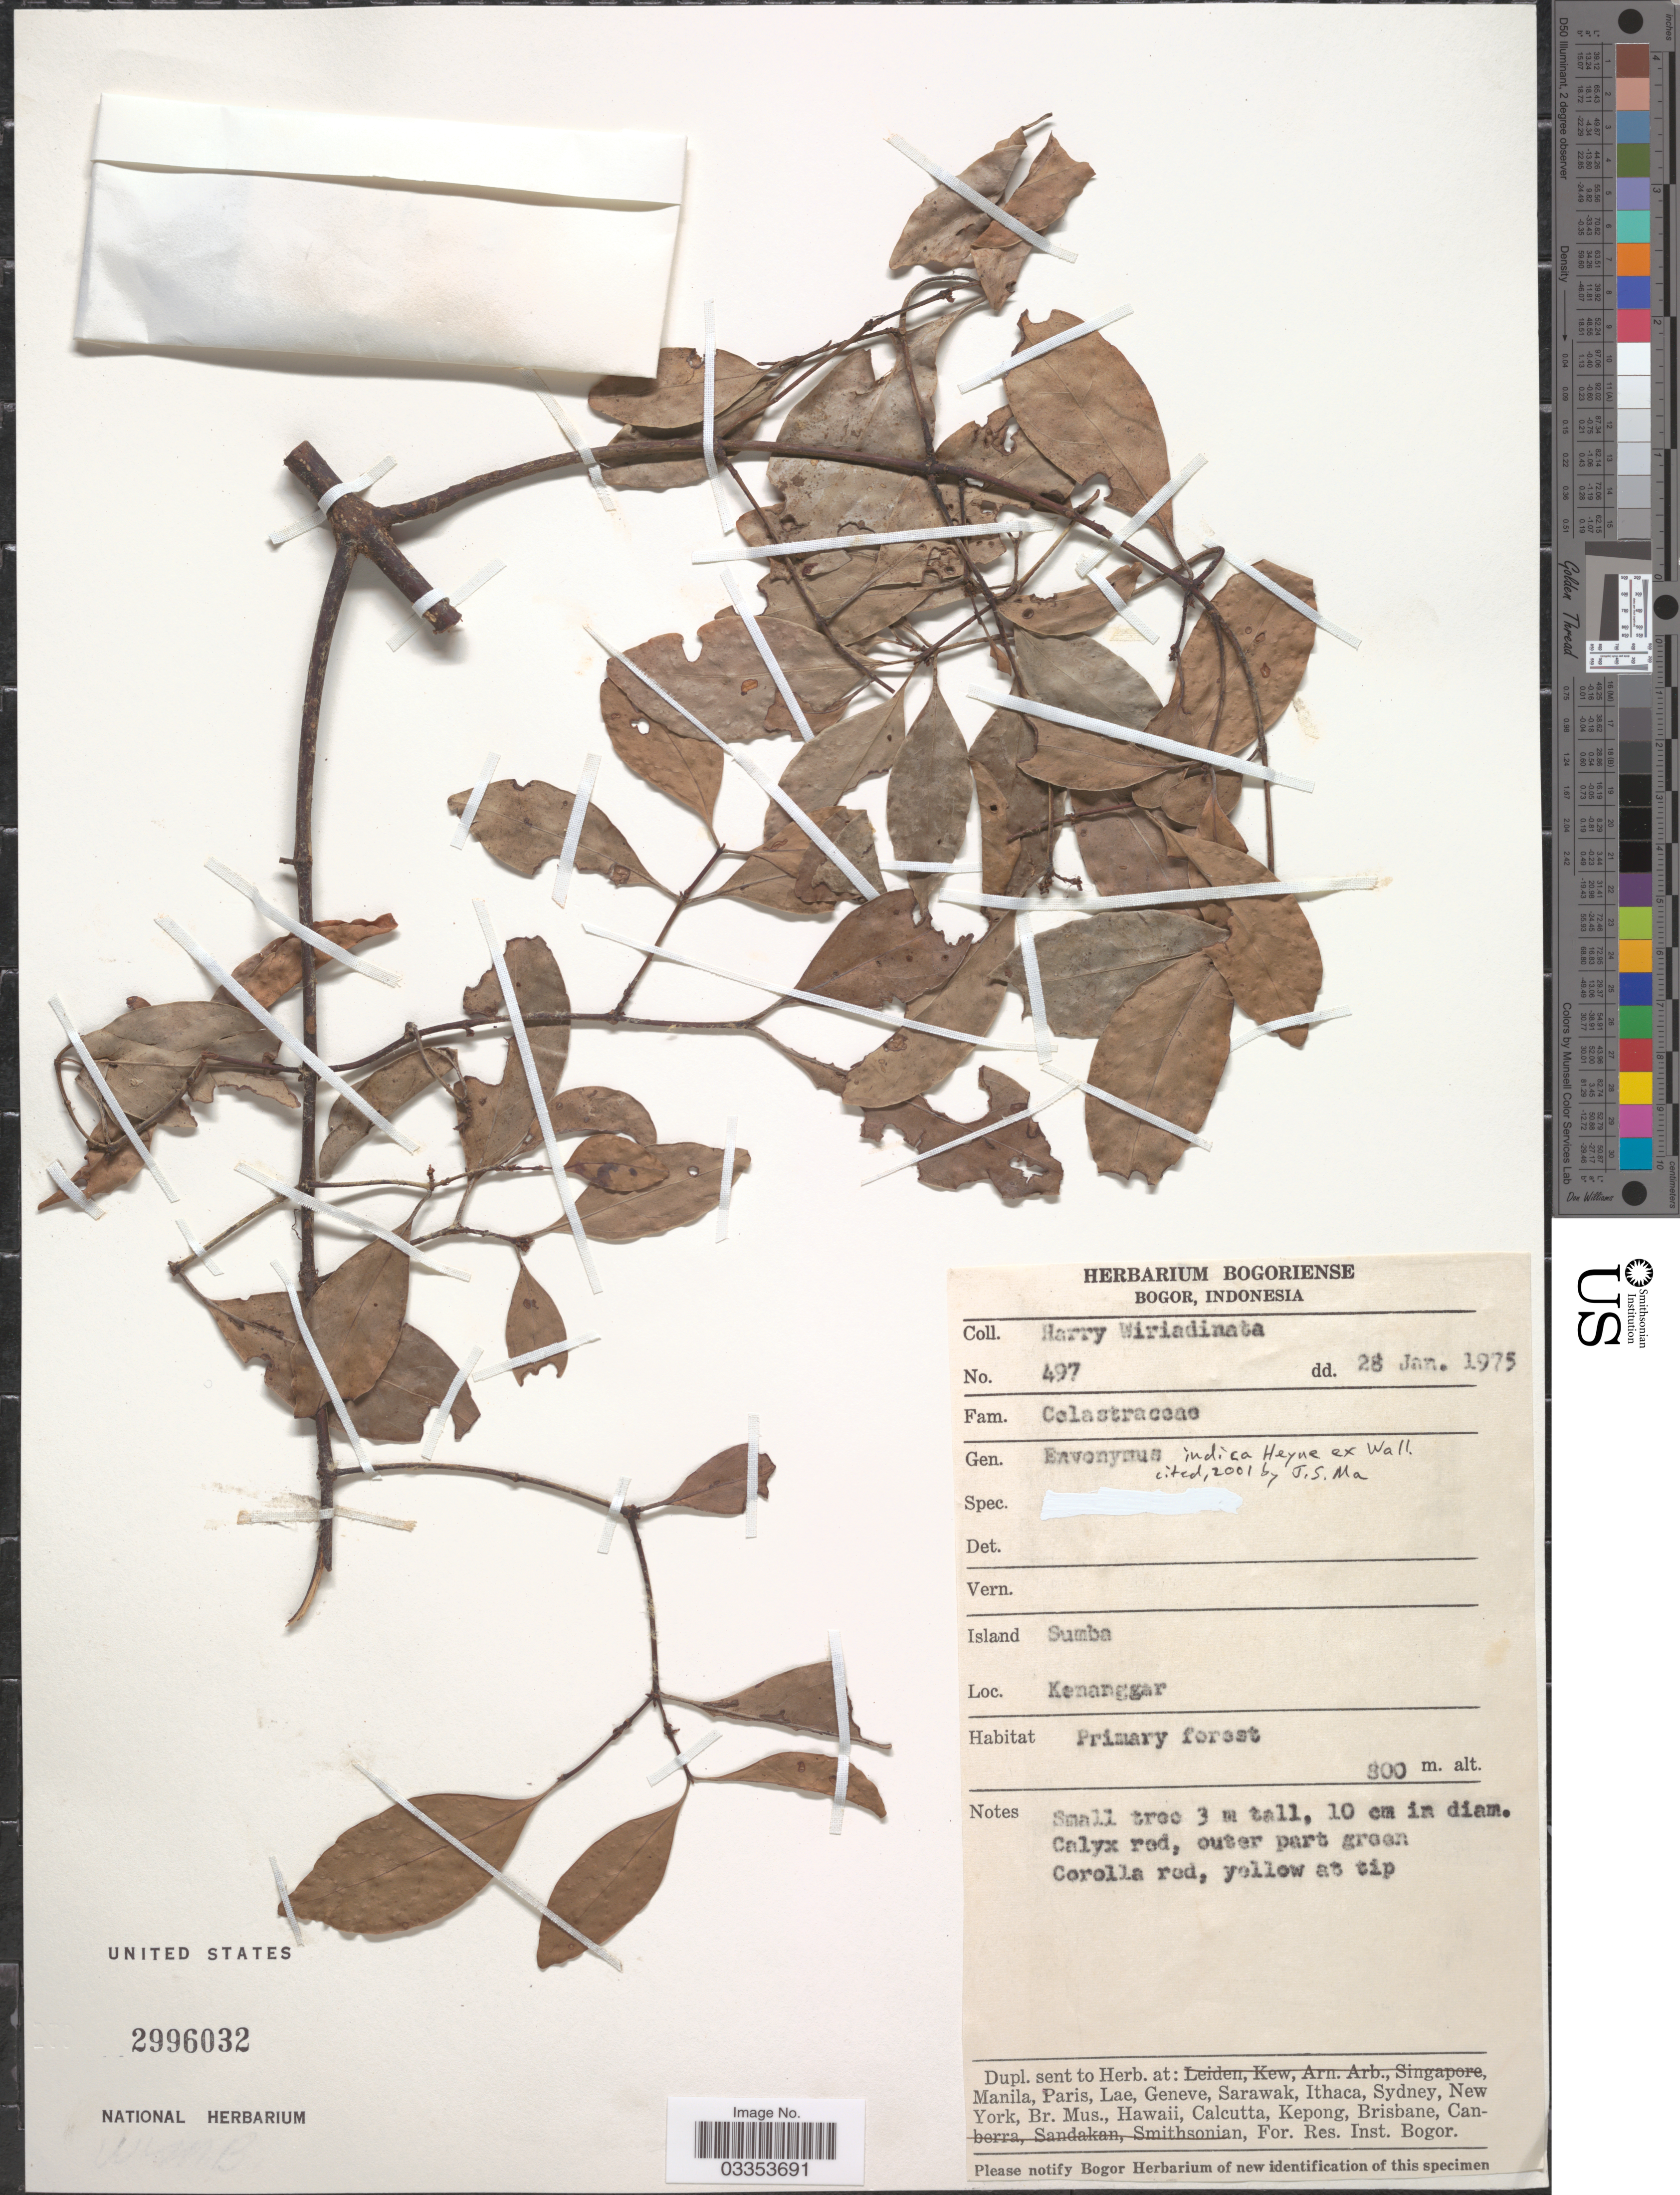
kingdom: Plantae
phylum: Tracheophyta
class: Magnoliopsida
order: Celastrales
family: Celastraceae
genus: Euonymus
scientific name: Euonymus indicus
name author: B. Heyne ex Wall.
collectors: H. Wiriadinata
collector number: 497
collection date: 1975-01-28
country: Indonesia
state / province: Nusa Tenggara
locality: Island Sumba. Kenanggar.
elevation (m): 800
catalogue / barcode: US 2996032